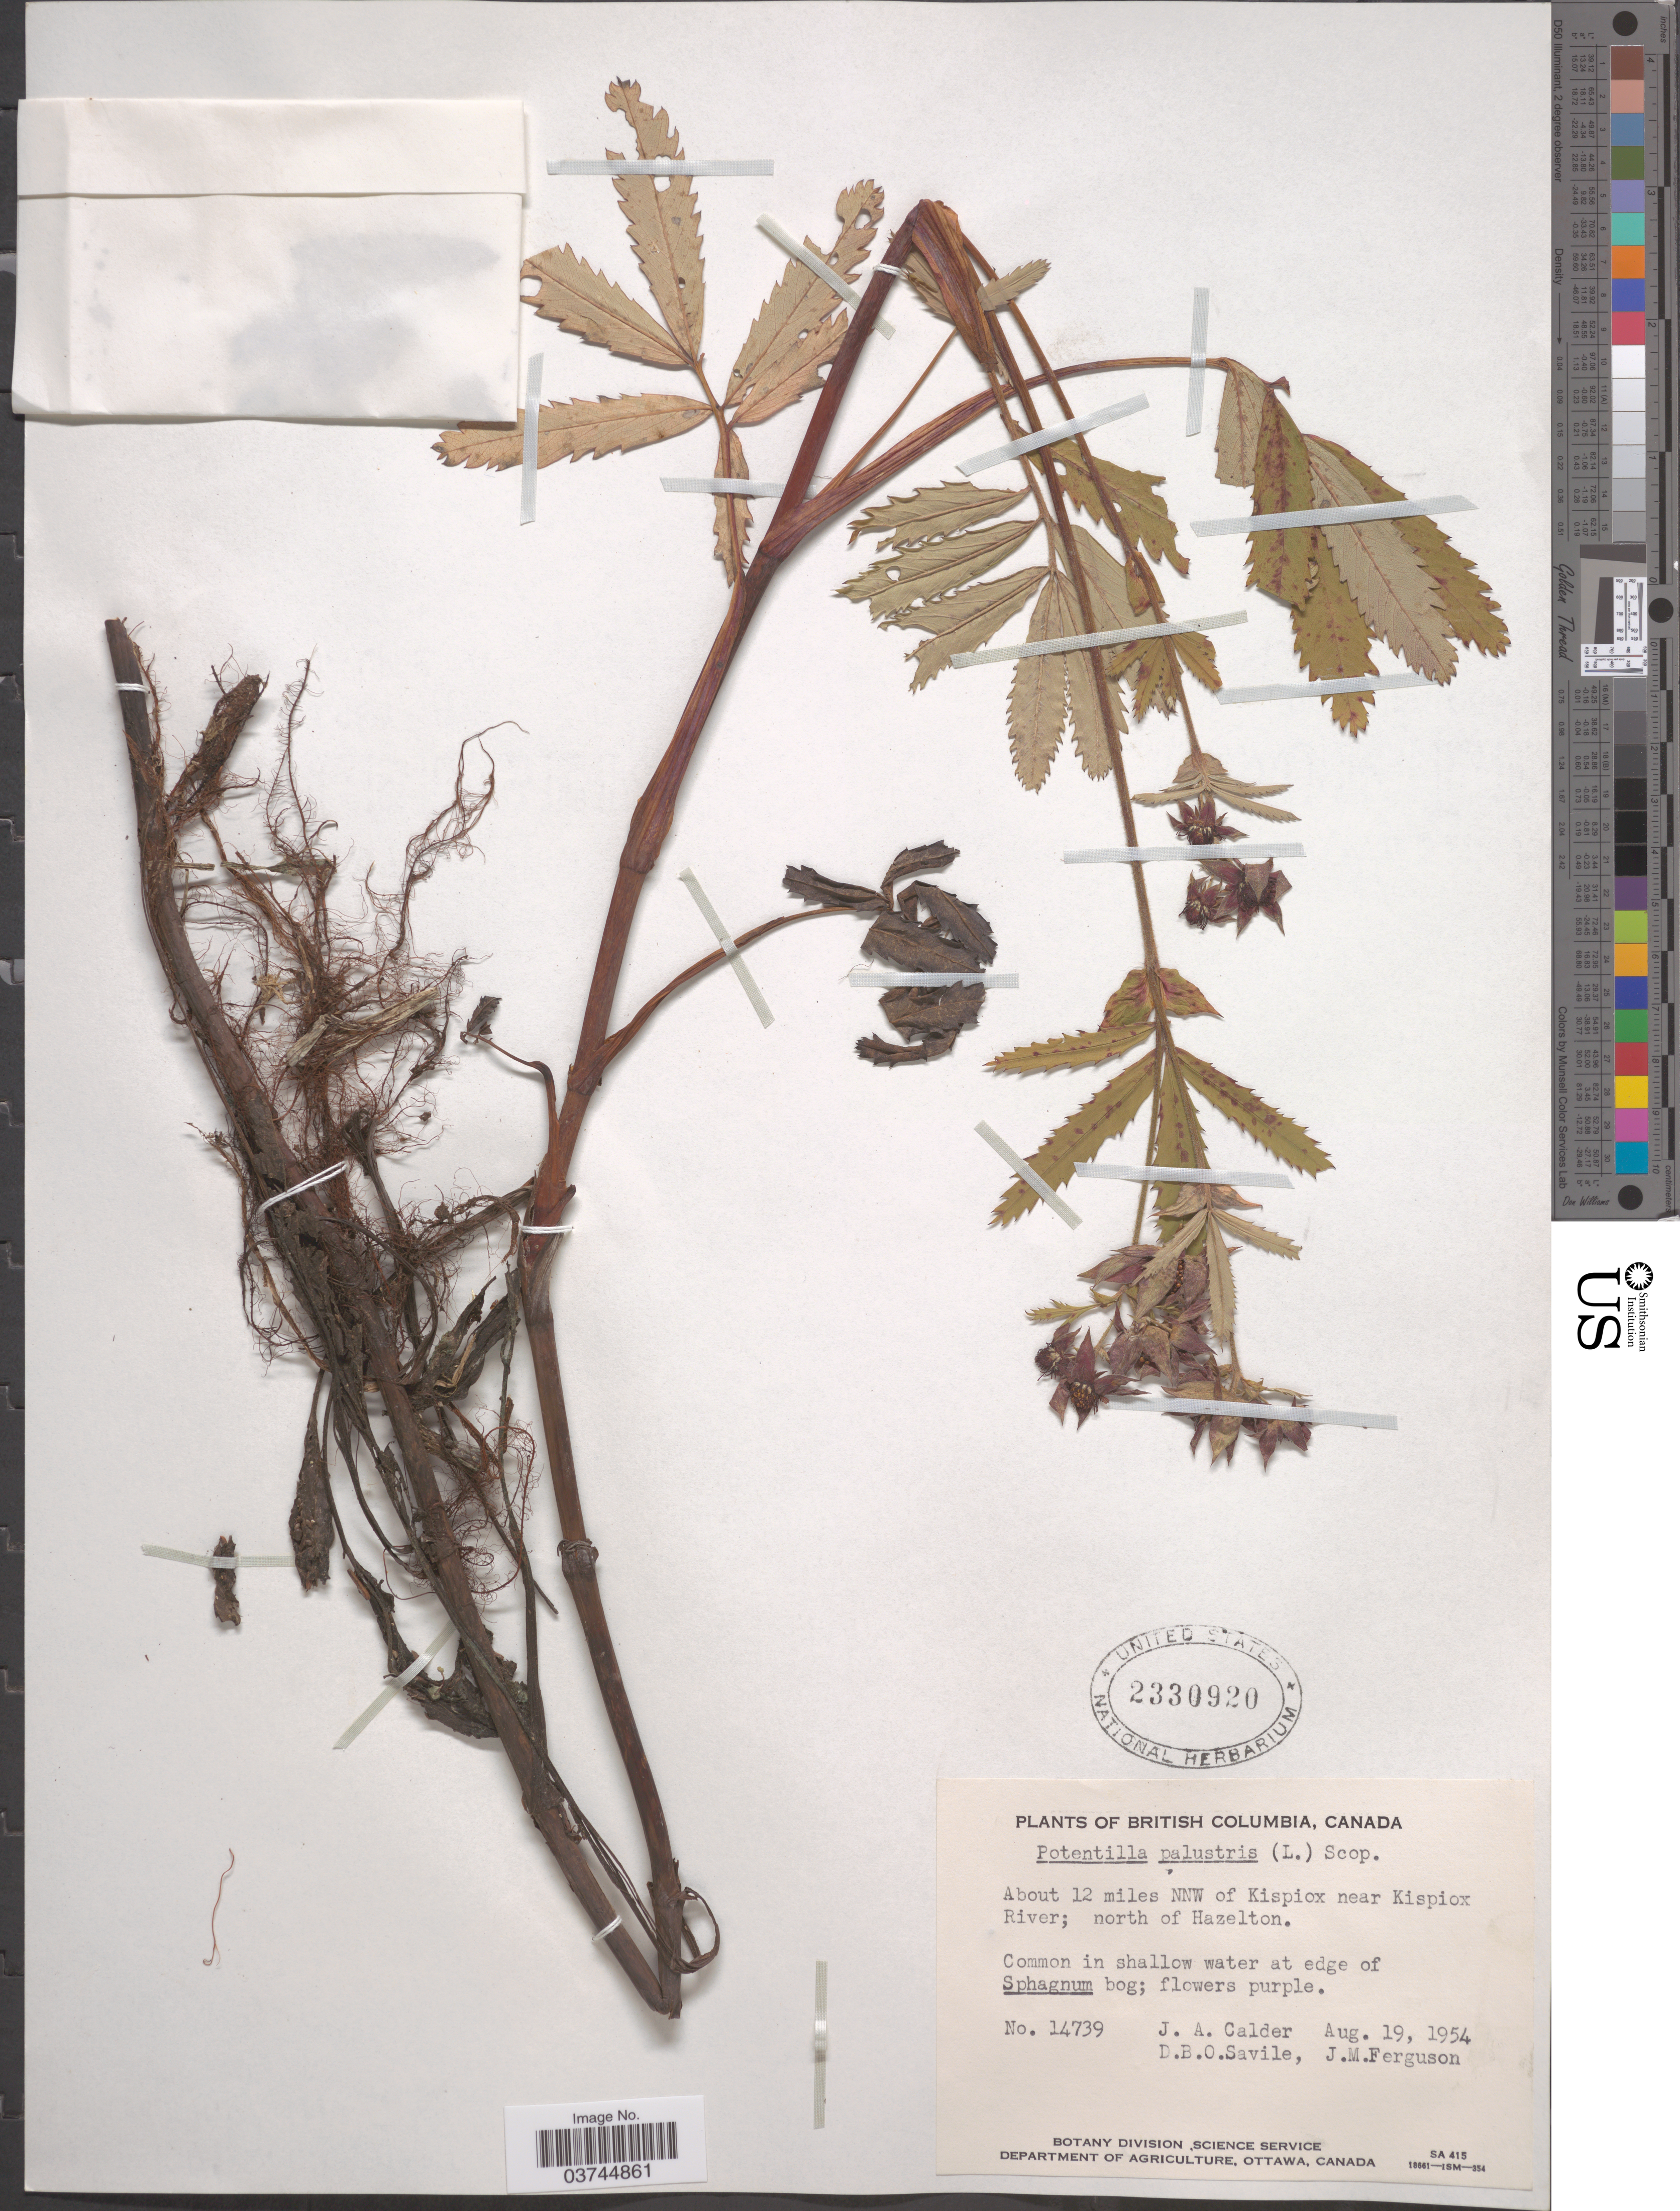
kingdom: Plantae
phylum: Tracheophyta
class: Magnoliopsida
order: Rosales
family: Rosaceae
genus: Comarum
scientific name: Comarum palustre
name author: L.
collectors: J. A. Calder, D. Savile & J. M. Ferguson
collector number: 14739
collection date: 1954-08-19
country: Canada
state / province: British Columbia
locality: About 12 miles NNW of Kispiox near Kispiox River; north of Hazelton.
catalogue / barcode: US 2330920